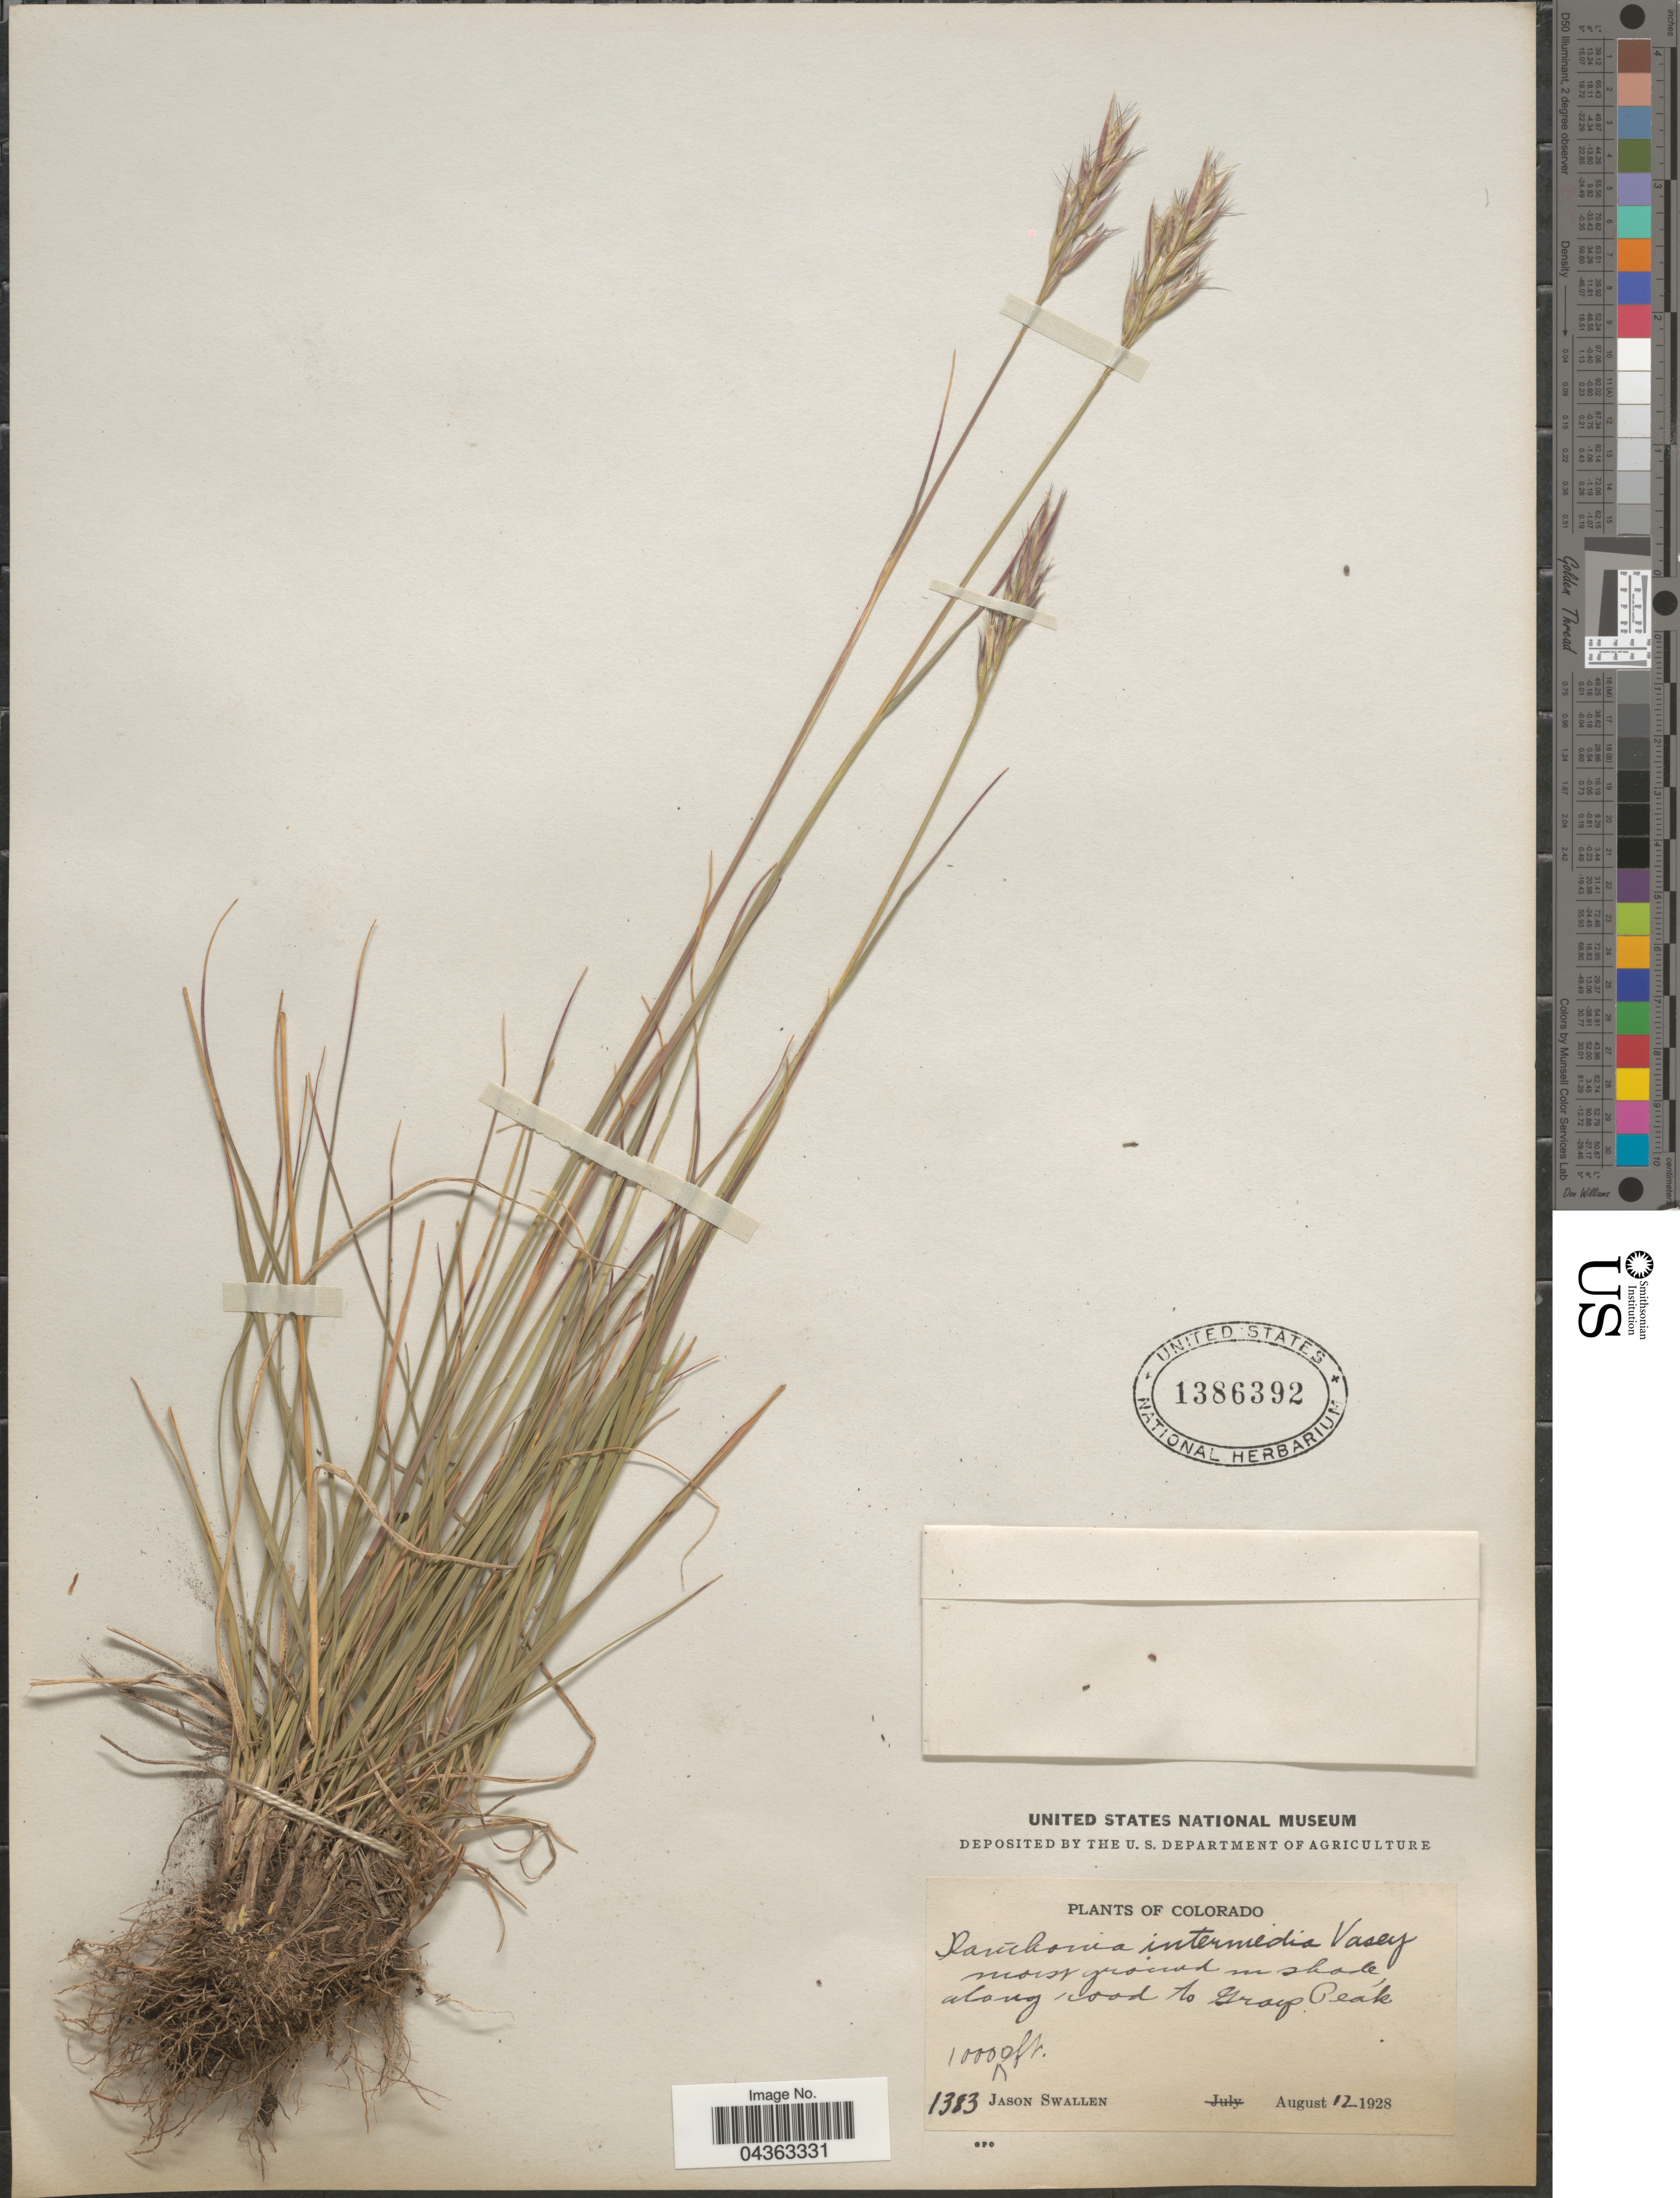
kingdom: Plantae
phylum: Tracheophyta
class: Liliopsida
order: Poales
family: Poaceae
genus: Danthonia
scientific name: Danthonia intermedia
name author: Vasey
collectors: J. R. Swallen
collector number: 1383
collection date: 1928-08-12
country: United States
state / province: Colorado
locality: Moist ground in shade, along road to Grays Peak.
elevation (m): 3048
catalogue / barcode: US 1386392